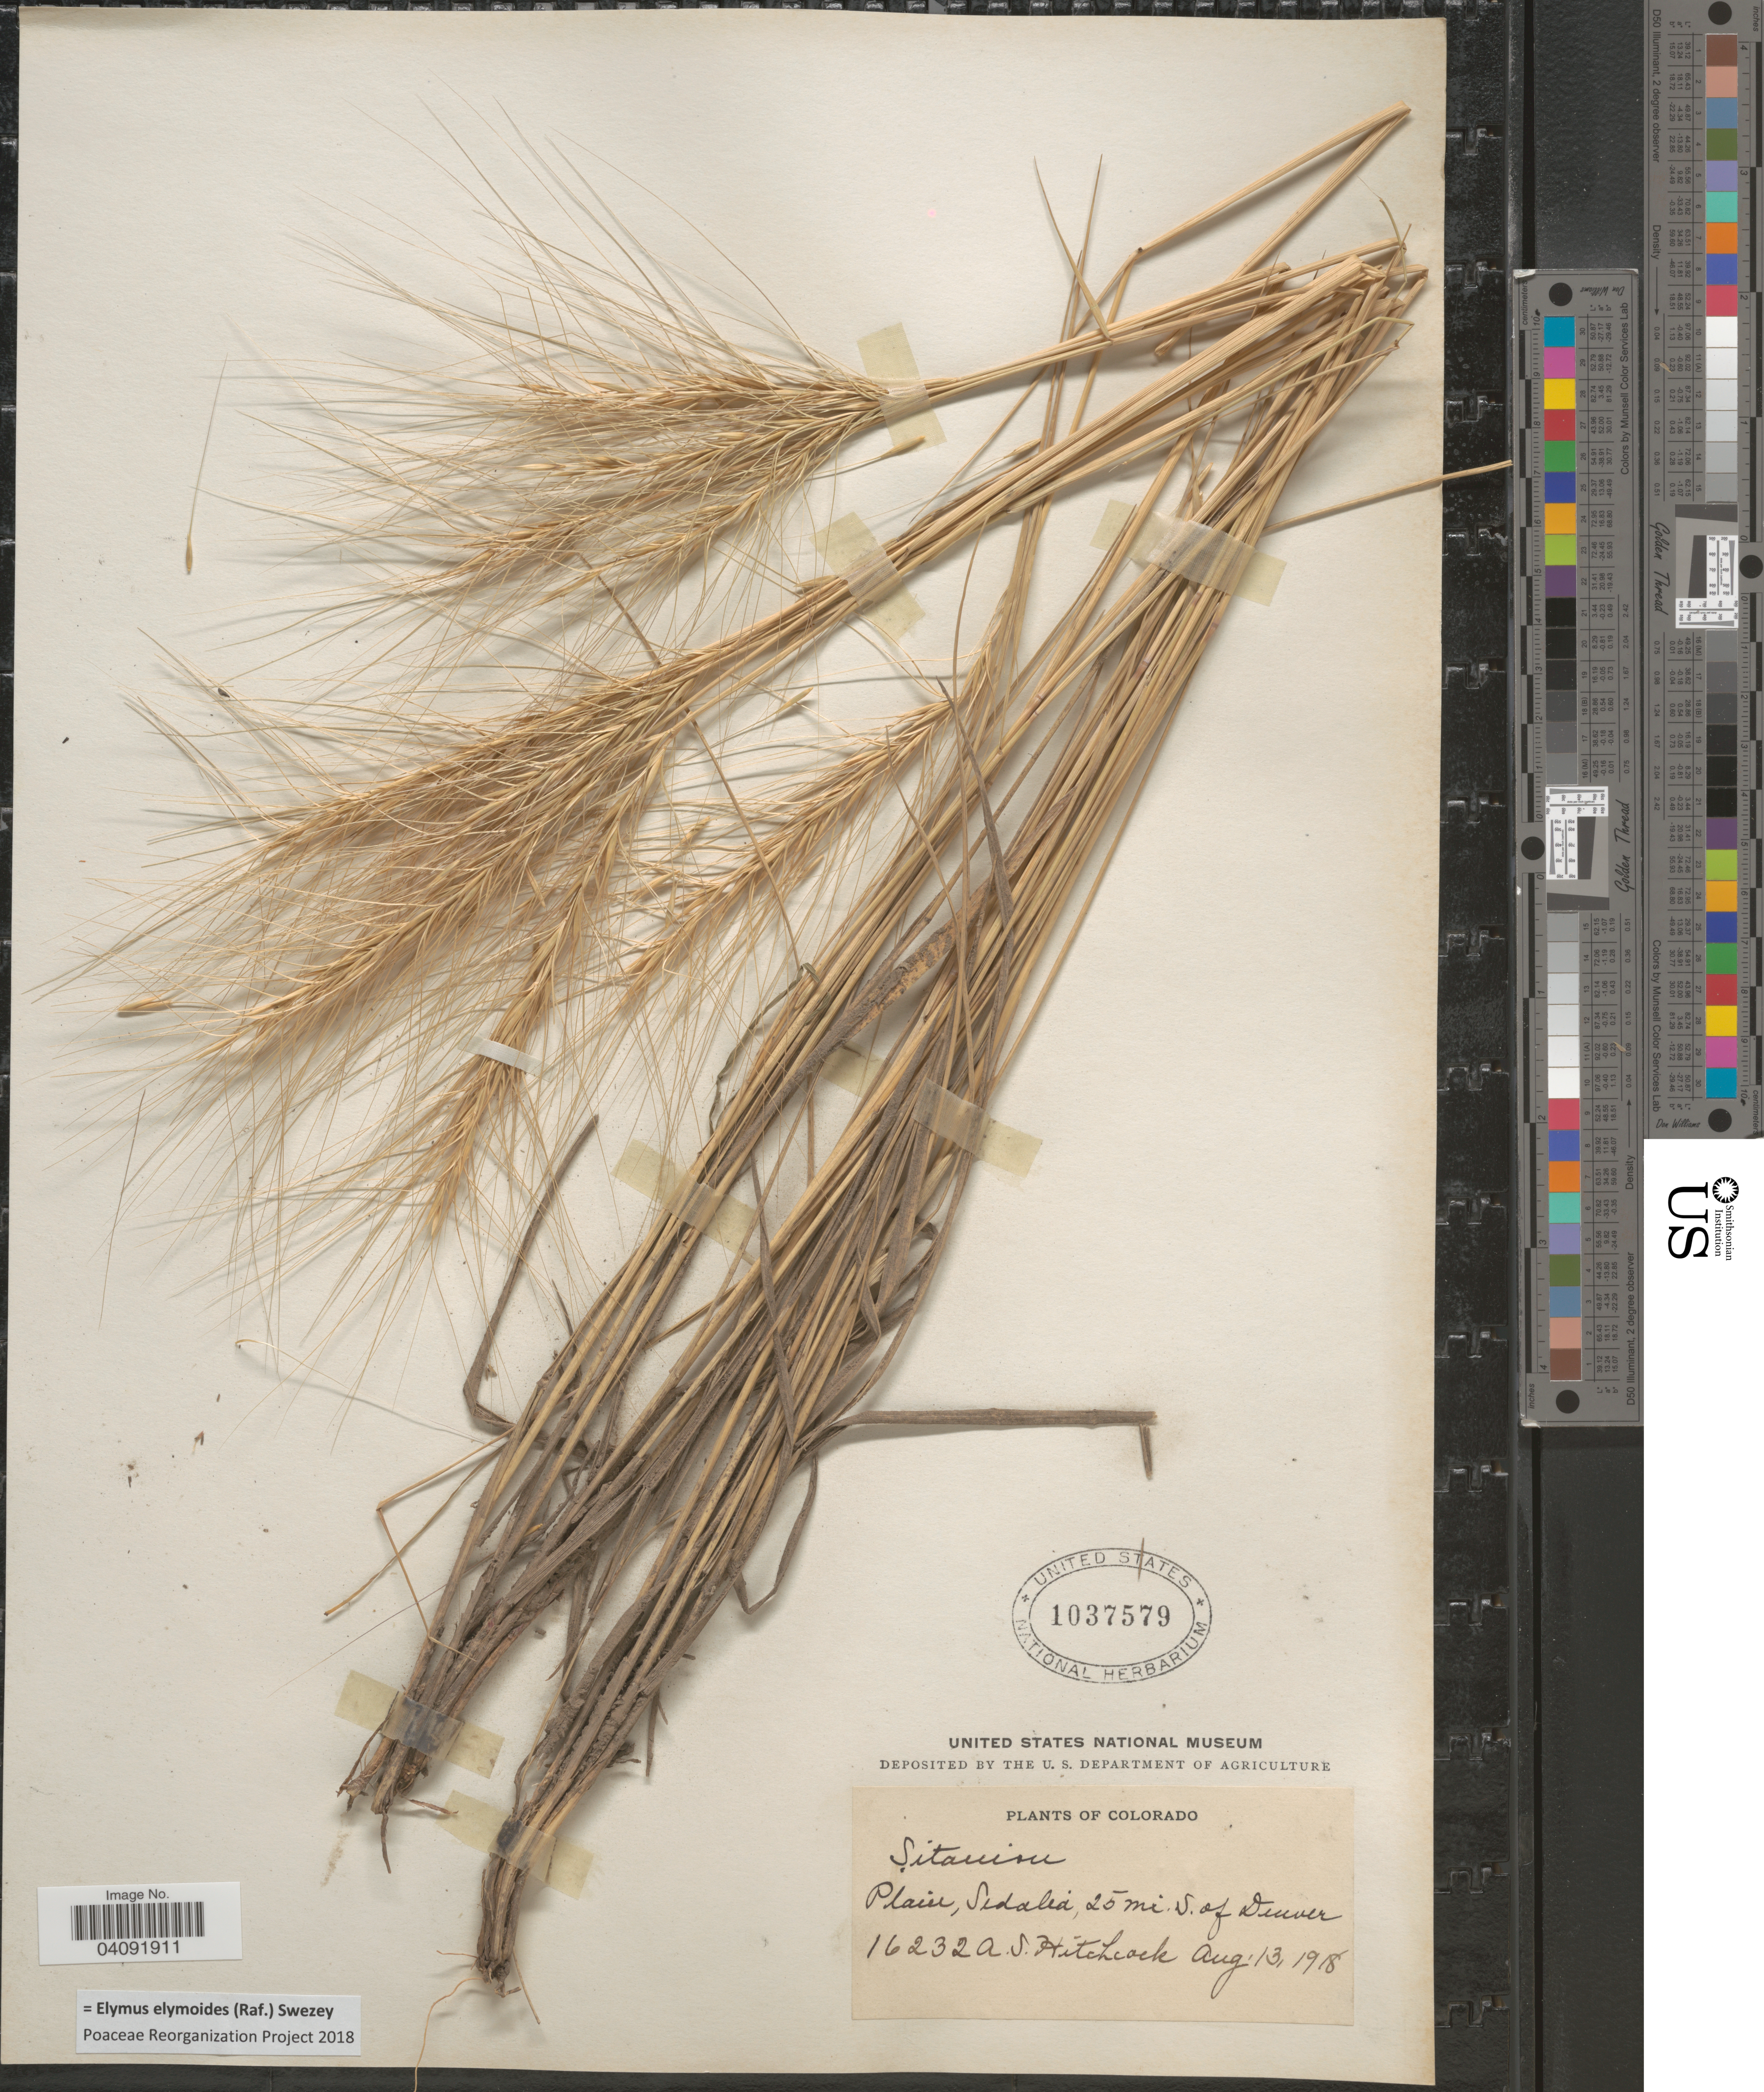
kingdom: Plantae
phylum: Tracheophyta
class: Liliopsida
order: Poales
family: Poaceae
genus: Elymus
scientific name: Elymus elymoides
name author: (Raf.) Swezey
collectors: A. S. Hitchcock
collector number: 16232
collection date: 1918-08-13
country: United States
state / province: Colorado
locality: Plain, Sedalia, 25 mi. S. of Denver.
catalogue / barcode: US 1037579